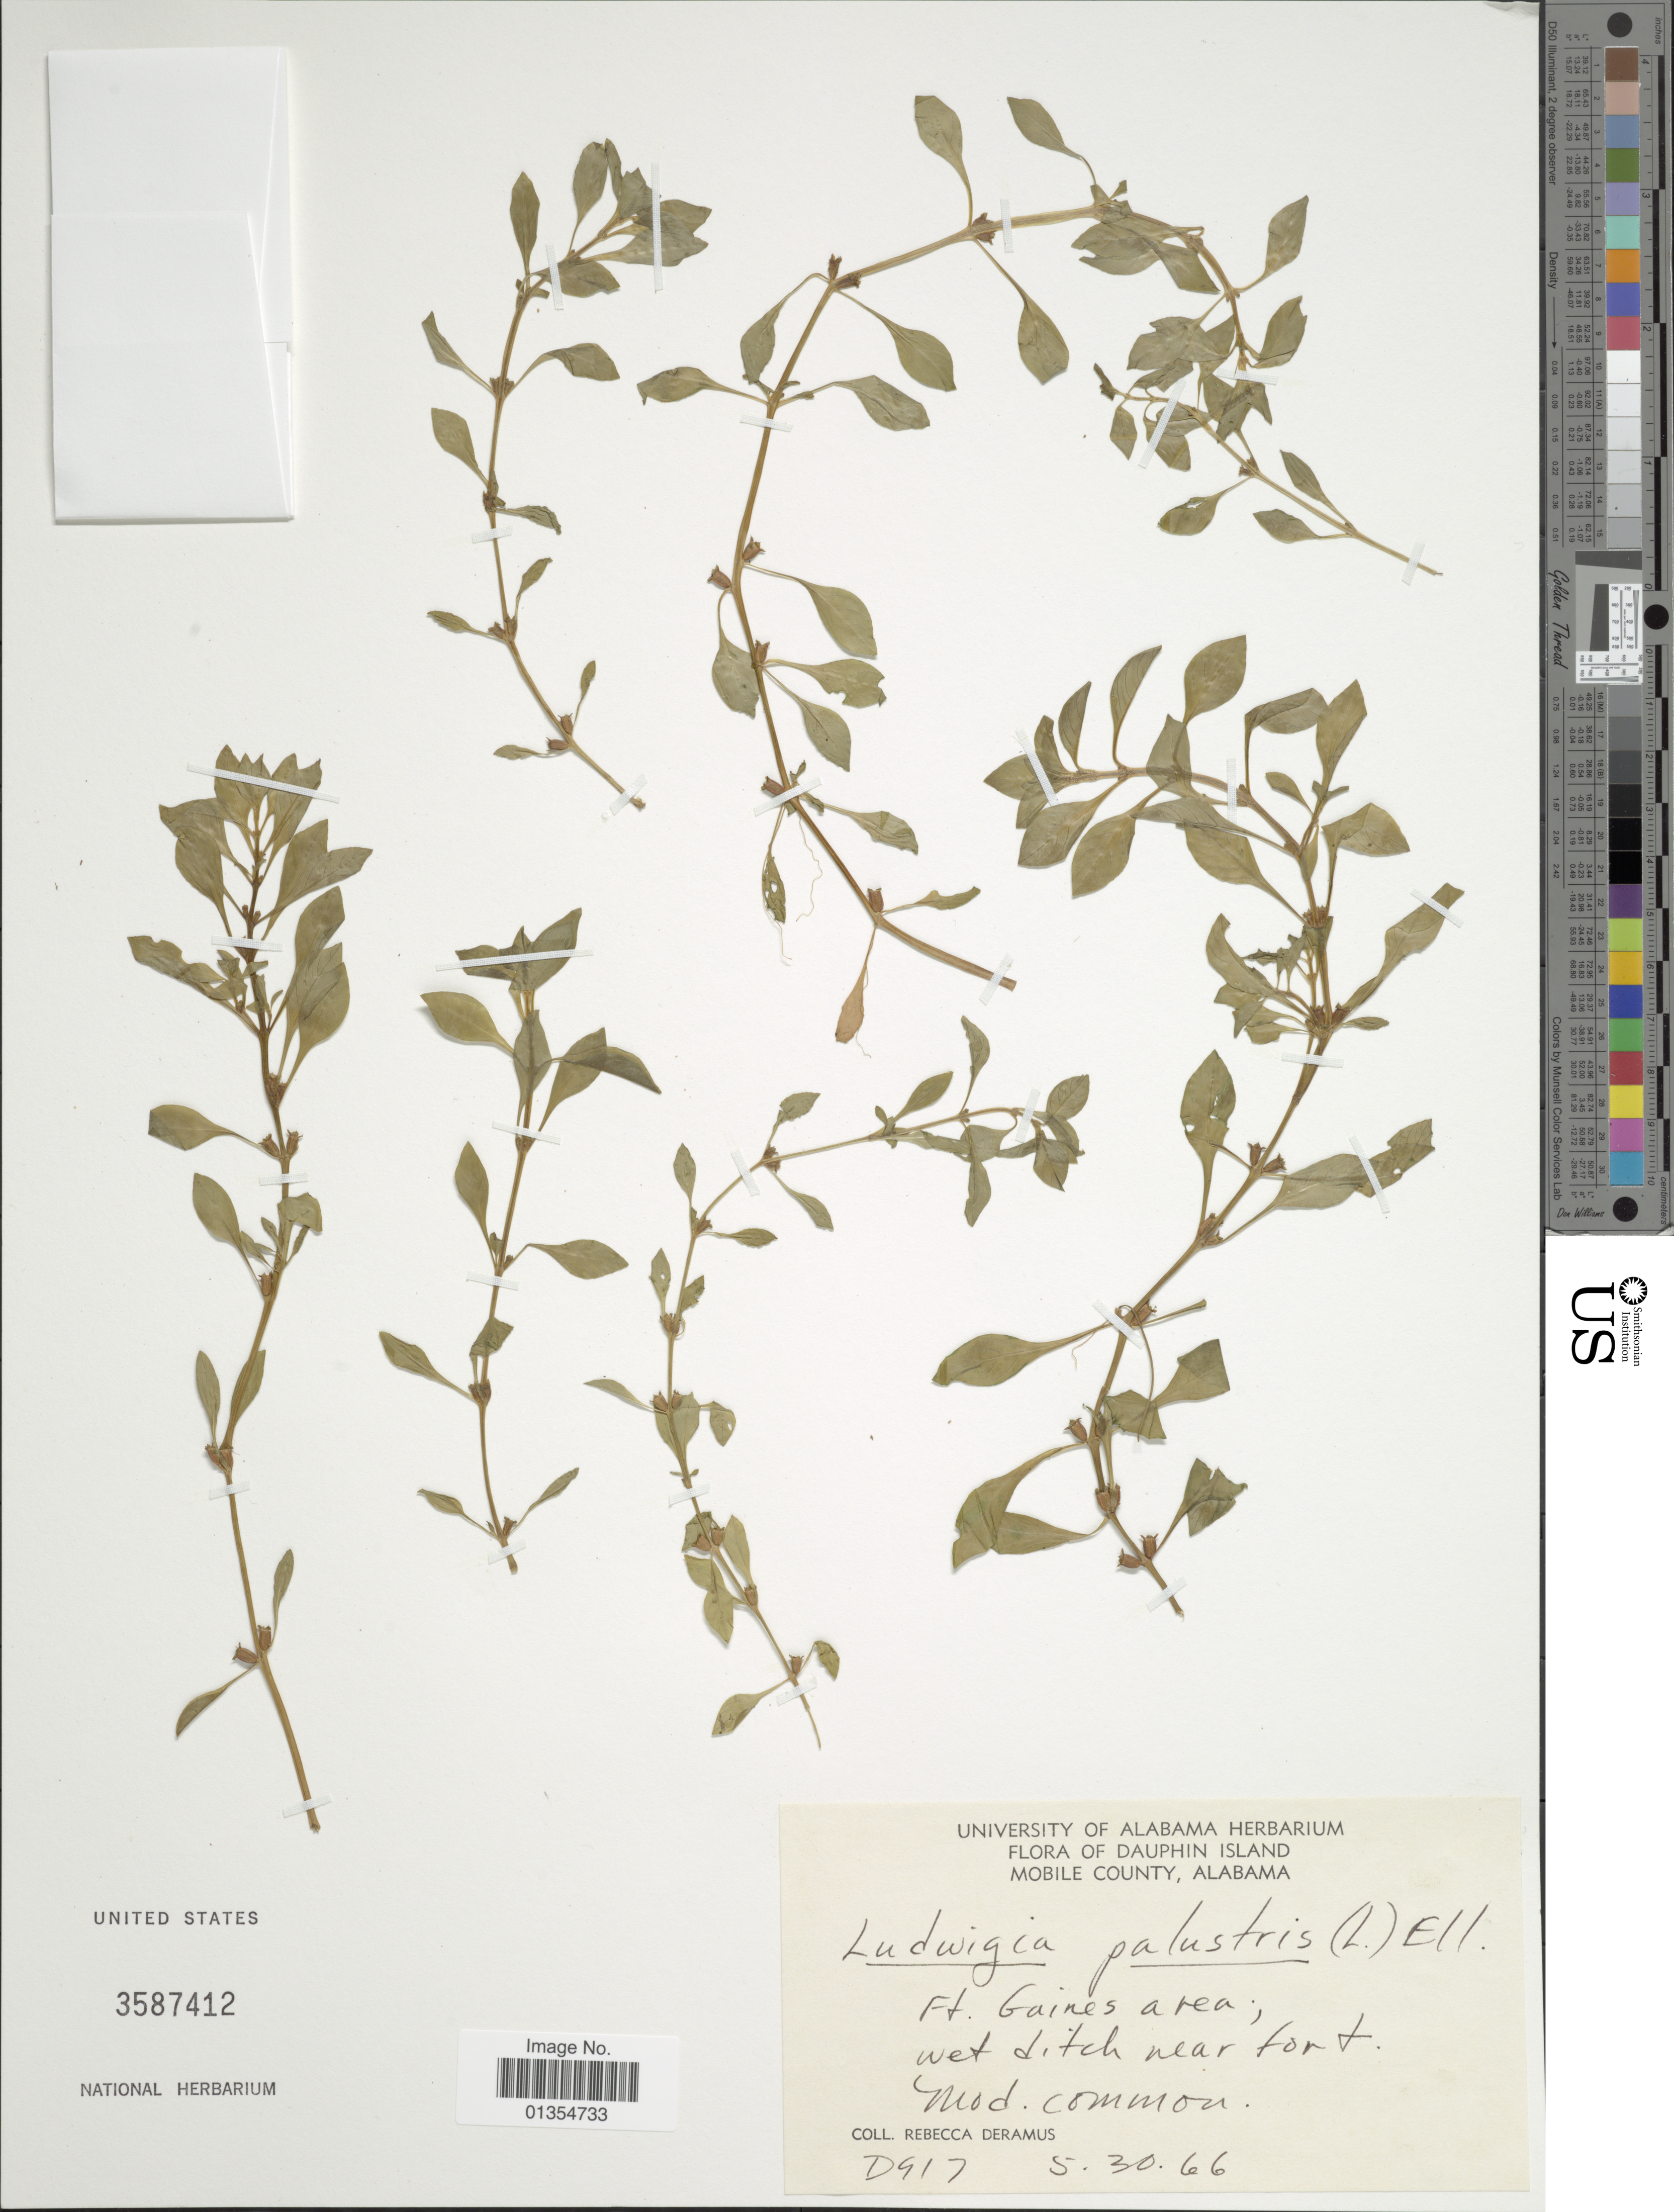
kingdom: Plantae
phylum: Tracheophyta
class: Magnoliopsida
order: Myrtales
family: Onagraceae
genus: Ludwigia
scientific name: Ludwigia palustris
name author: (L.) Elliott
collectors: R. Deramus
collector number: D917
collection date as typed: Transcribed d/m/y: 30/5/66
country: United States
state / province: Alabama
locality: Dauphin Island, Mobile County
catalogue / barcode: US 3587412